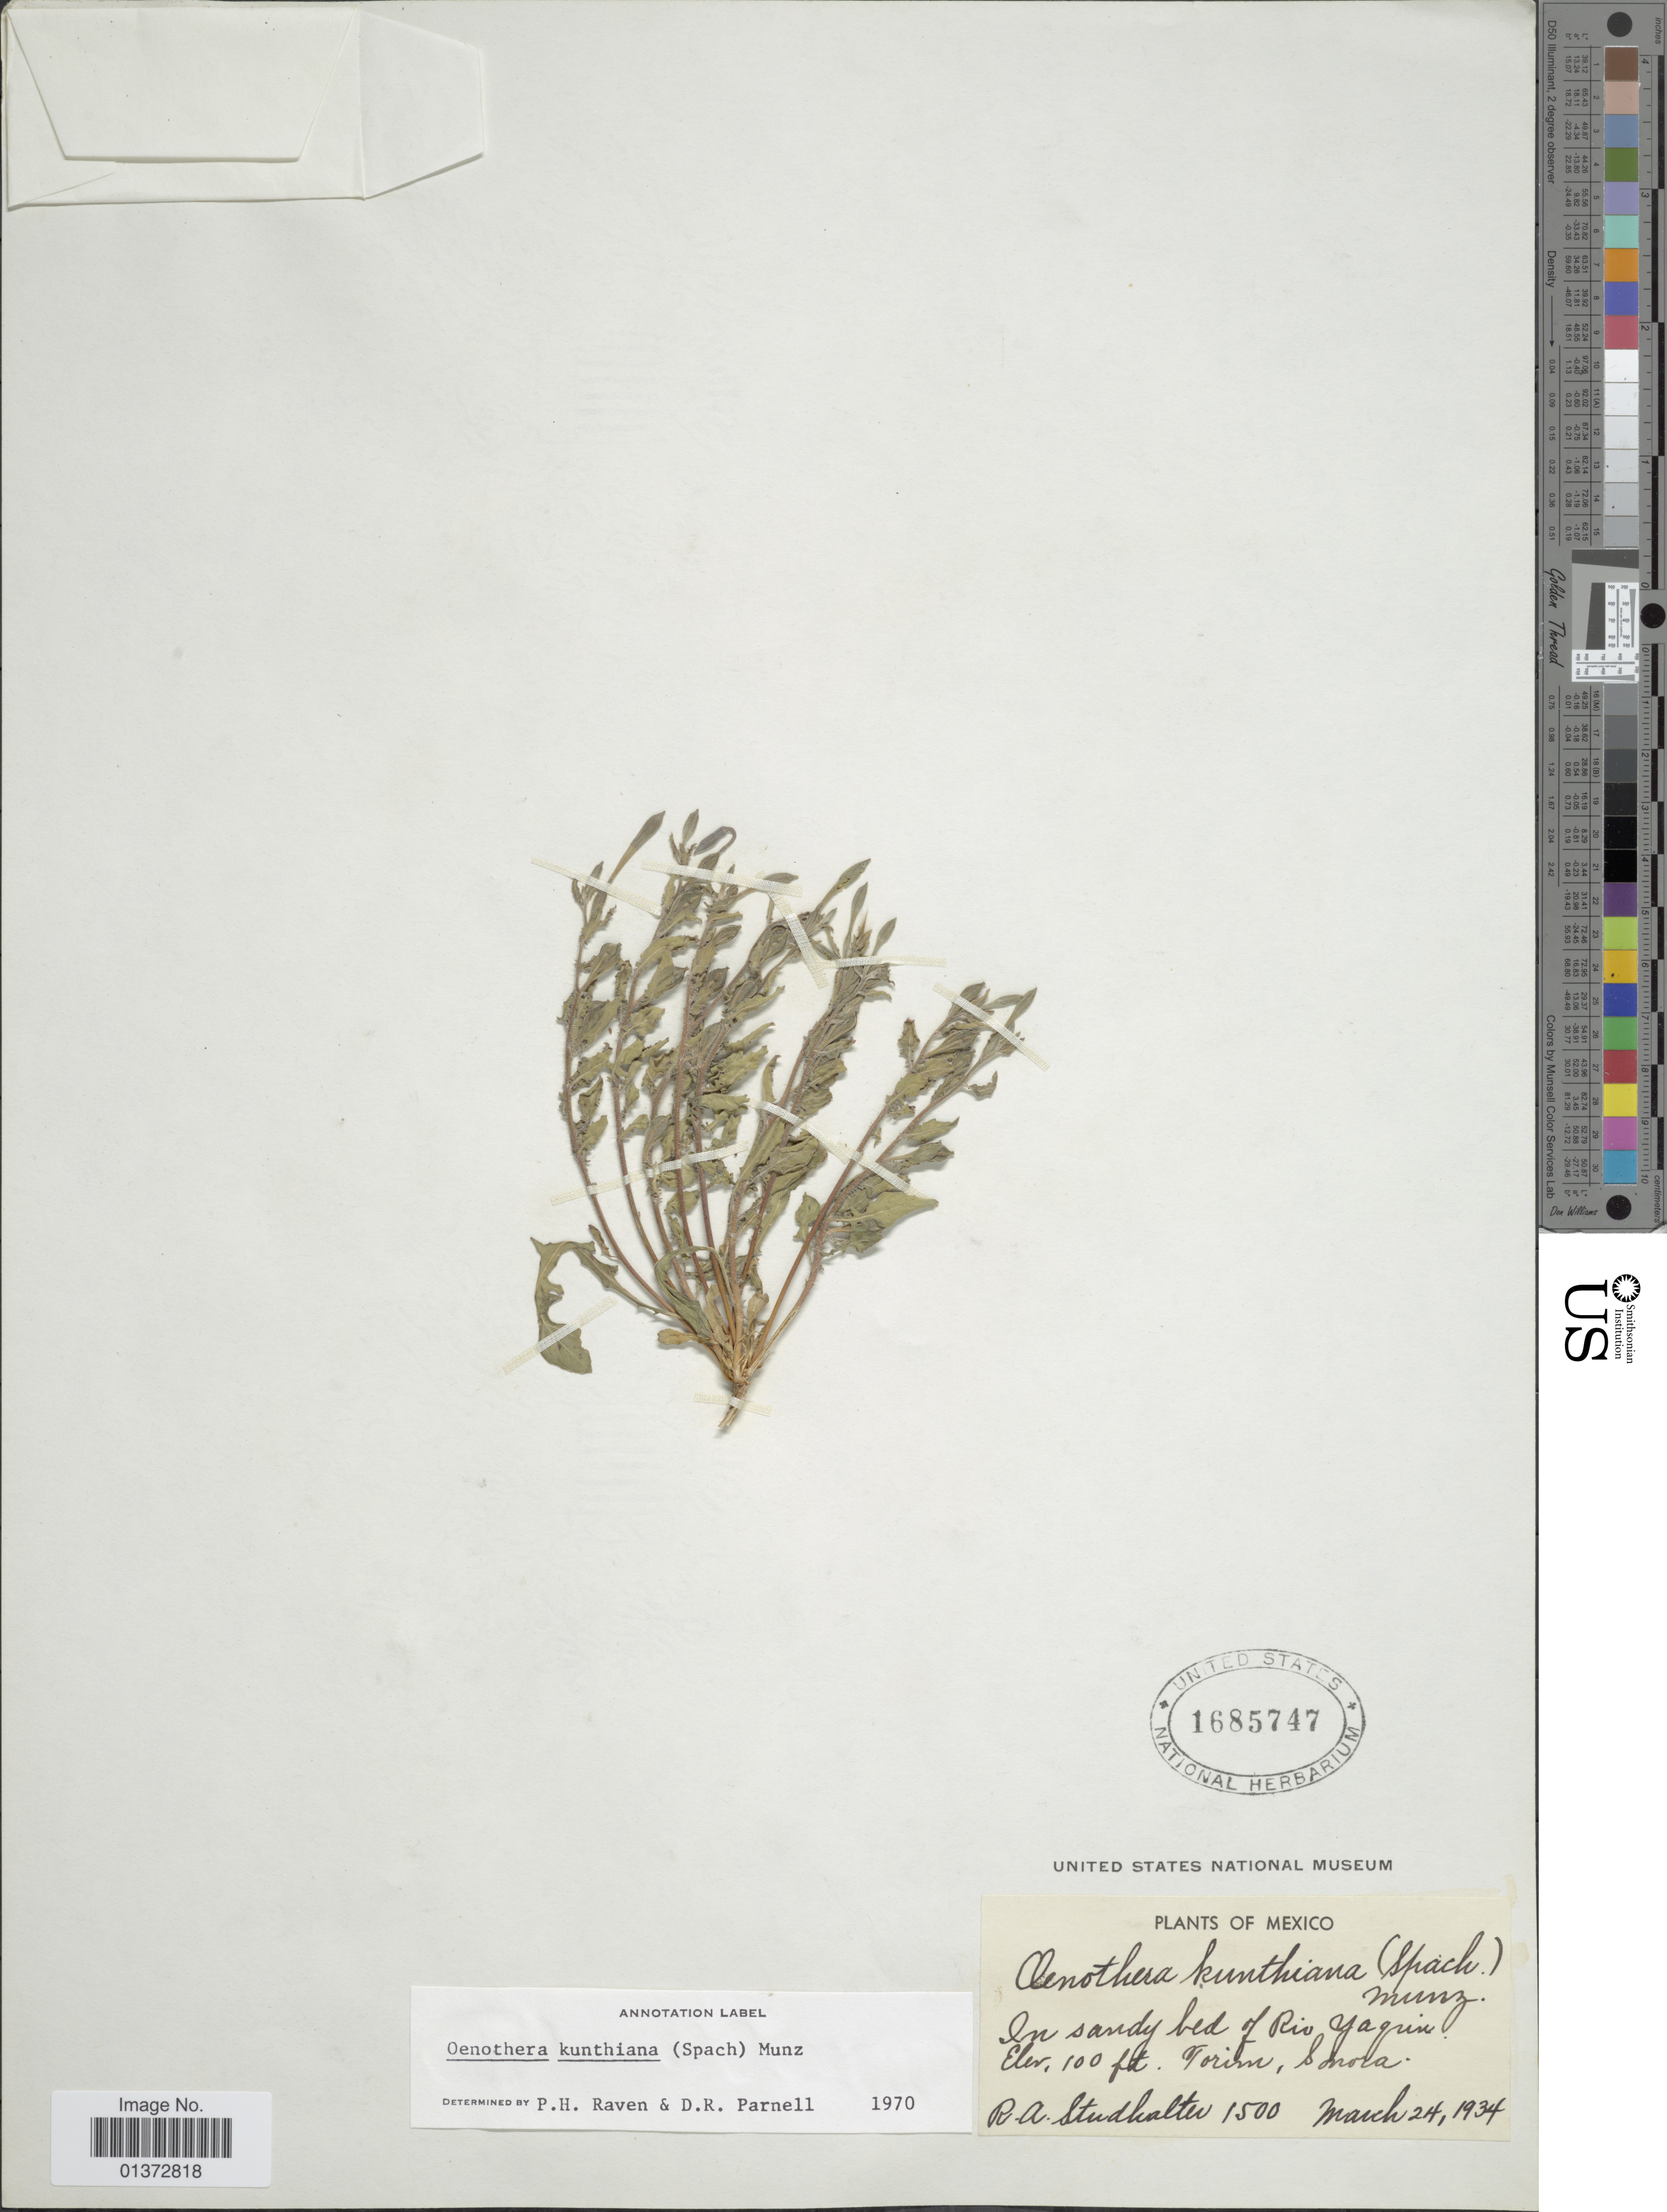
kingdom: Plantae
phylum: Tracheophyta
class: Magnoliopsida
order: Myrtales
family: Onagraceae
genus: Oenothera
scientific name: Oenothera kunthiana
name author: (Spach) Munz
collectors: R. Studhalter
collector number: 1500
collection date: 1934-03-24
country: Mexico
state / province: Sonora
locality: In sandy bed of Rio Yaqui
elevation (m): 30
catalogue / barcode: US 1685747